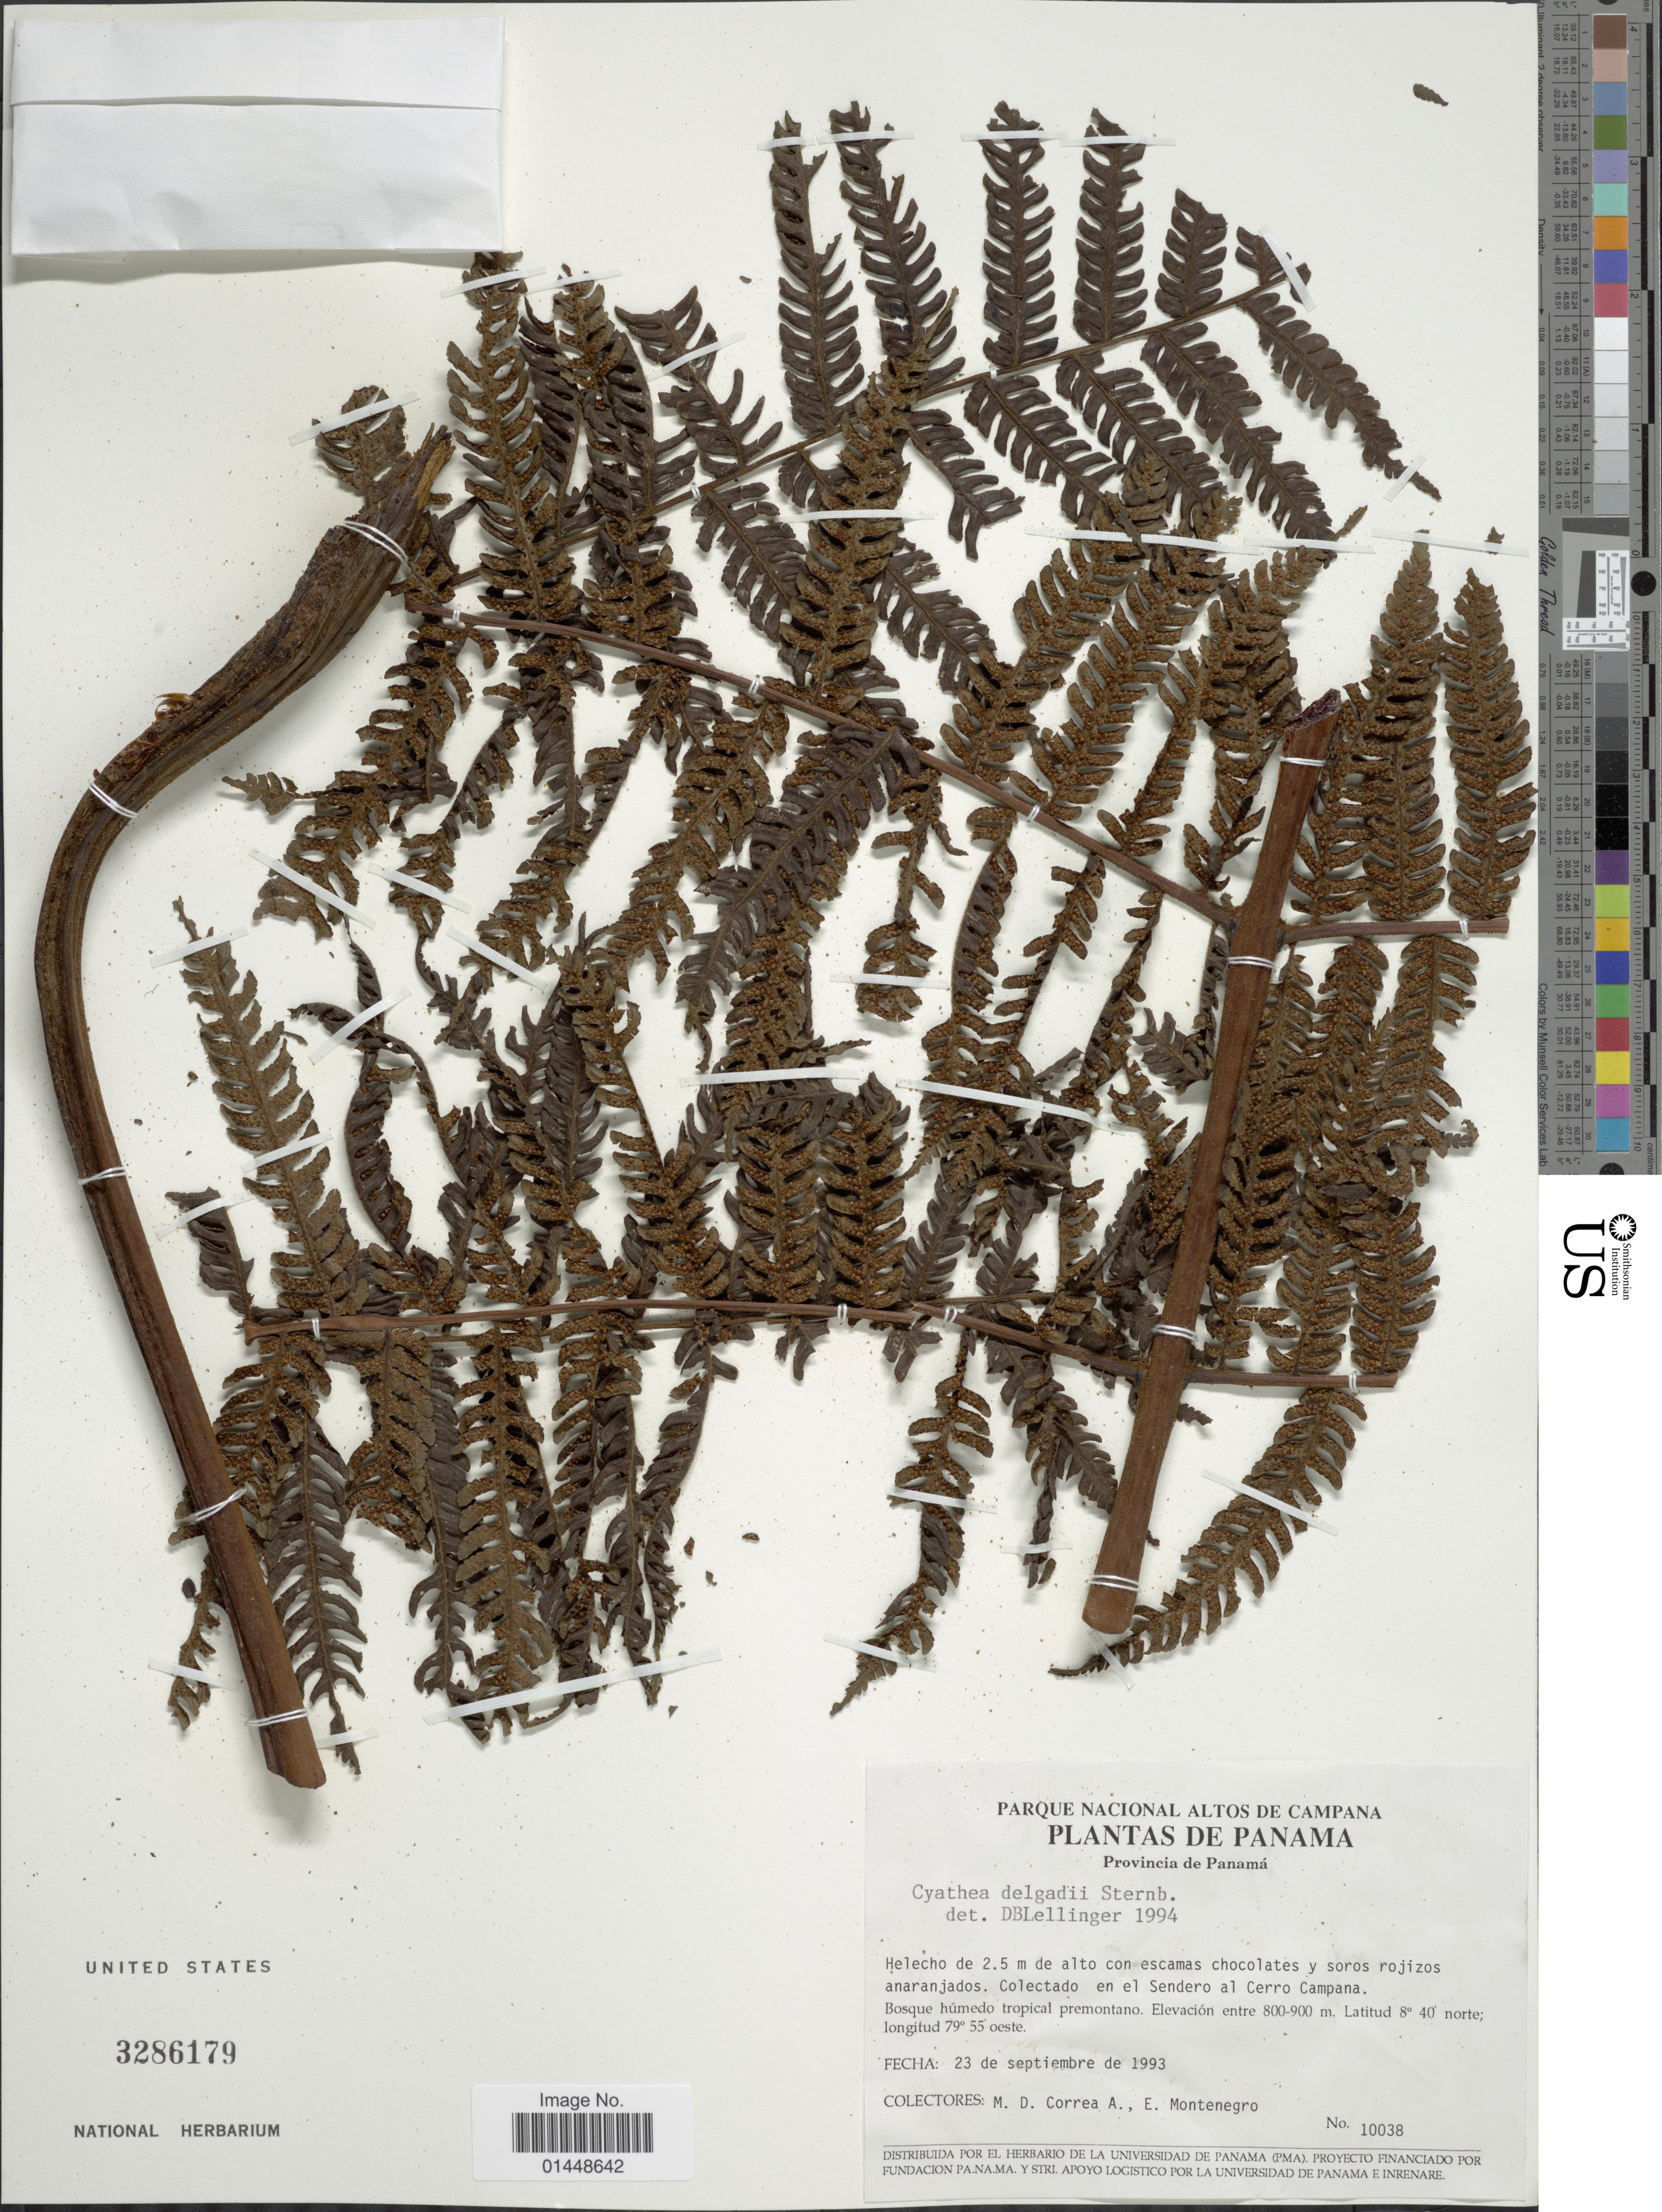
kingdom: Plantae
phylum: Tracheophyta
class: Polypodiopsida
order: Cyatheales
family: Cyatheaceae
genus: Cyathea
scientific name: Cyathea delgadii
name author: Pohl ex Sternb.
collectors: M. D. Corrêa-A. & E. Montenegro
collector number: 10038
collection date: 1993-09-23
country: Panama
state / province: Panamá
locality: Provincia de Panamá. Colectado en el Sendero al Cerro Campana. Bosque húmedo tropical premontano.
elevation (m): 800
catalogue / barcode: US 3286179